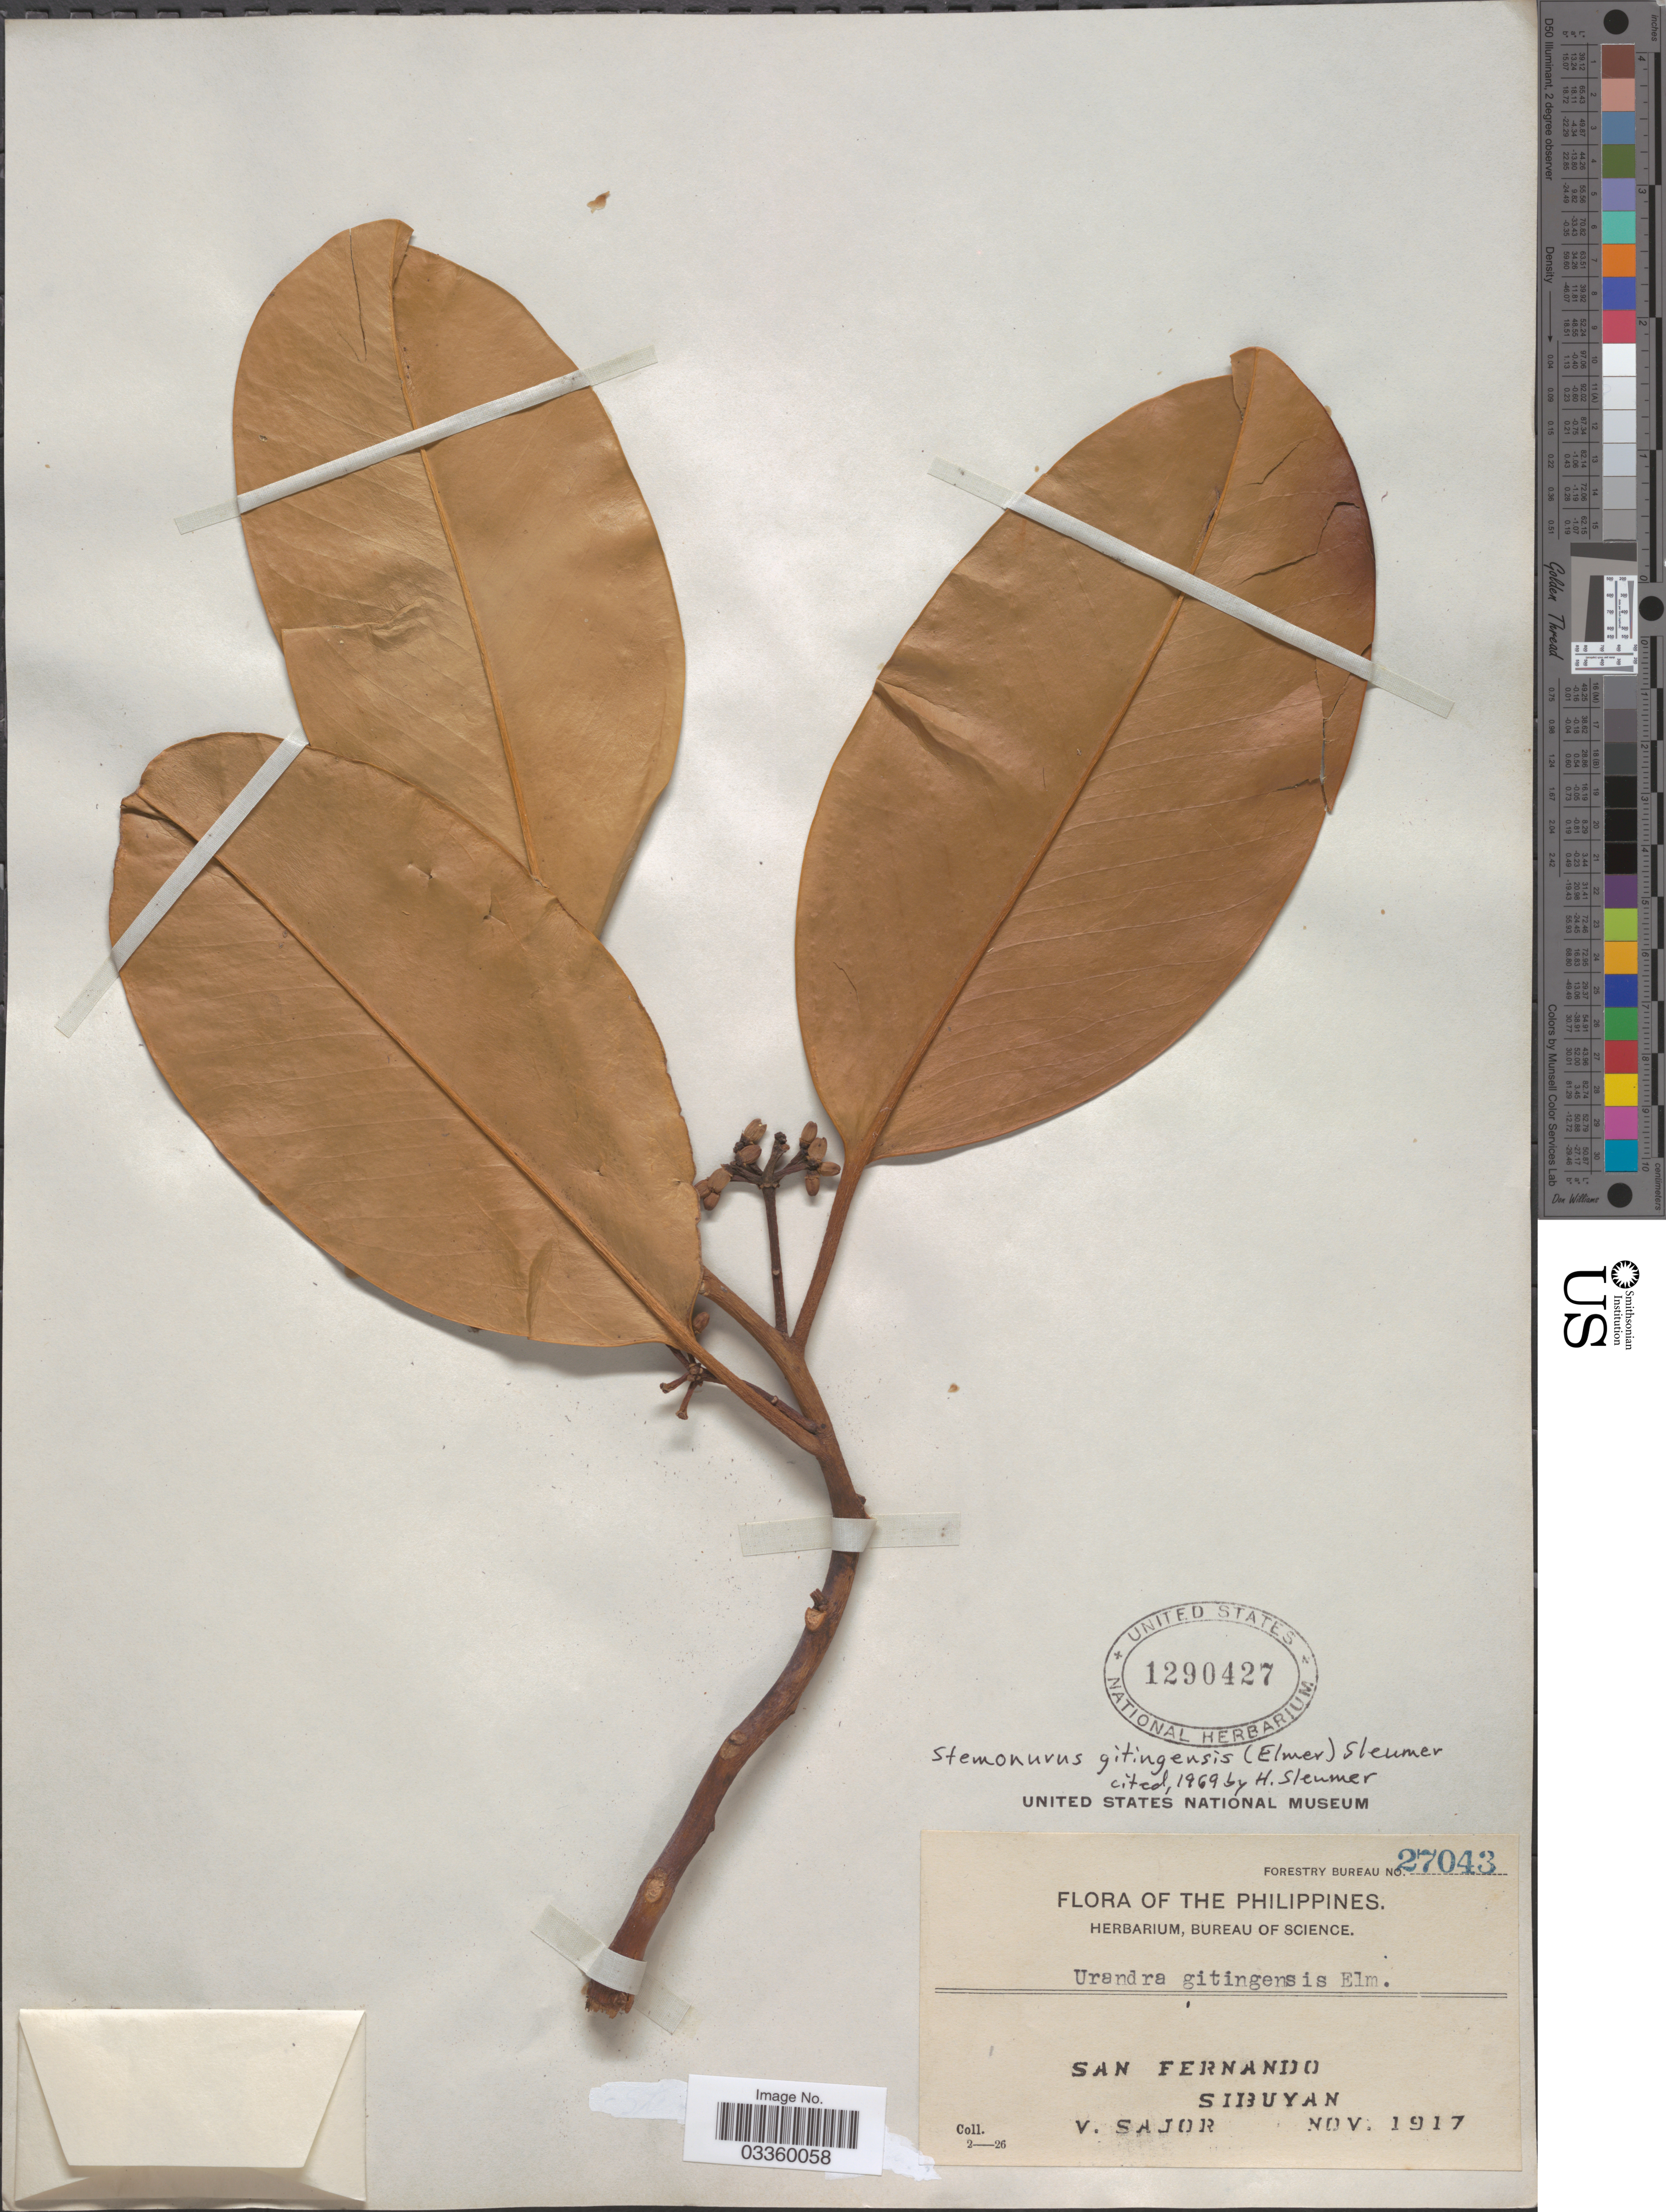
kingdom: Plantae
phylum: Tracheophyta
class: Magnoliopsida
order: Cardiopteridales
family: Stemonuraceae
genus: Stemonurus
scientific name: Stemonurus gitingensis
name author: (Elmer) Sleumer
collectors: V. Sajor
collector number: Forestry Bureau 27043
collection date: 1917-11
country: Philippines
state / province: Western Visayas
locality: San Fernando. Sibuyan.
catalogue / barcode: US 1290427